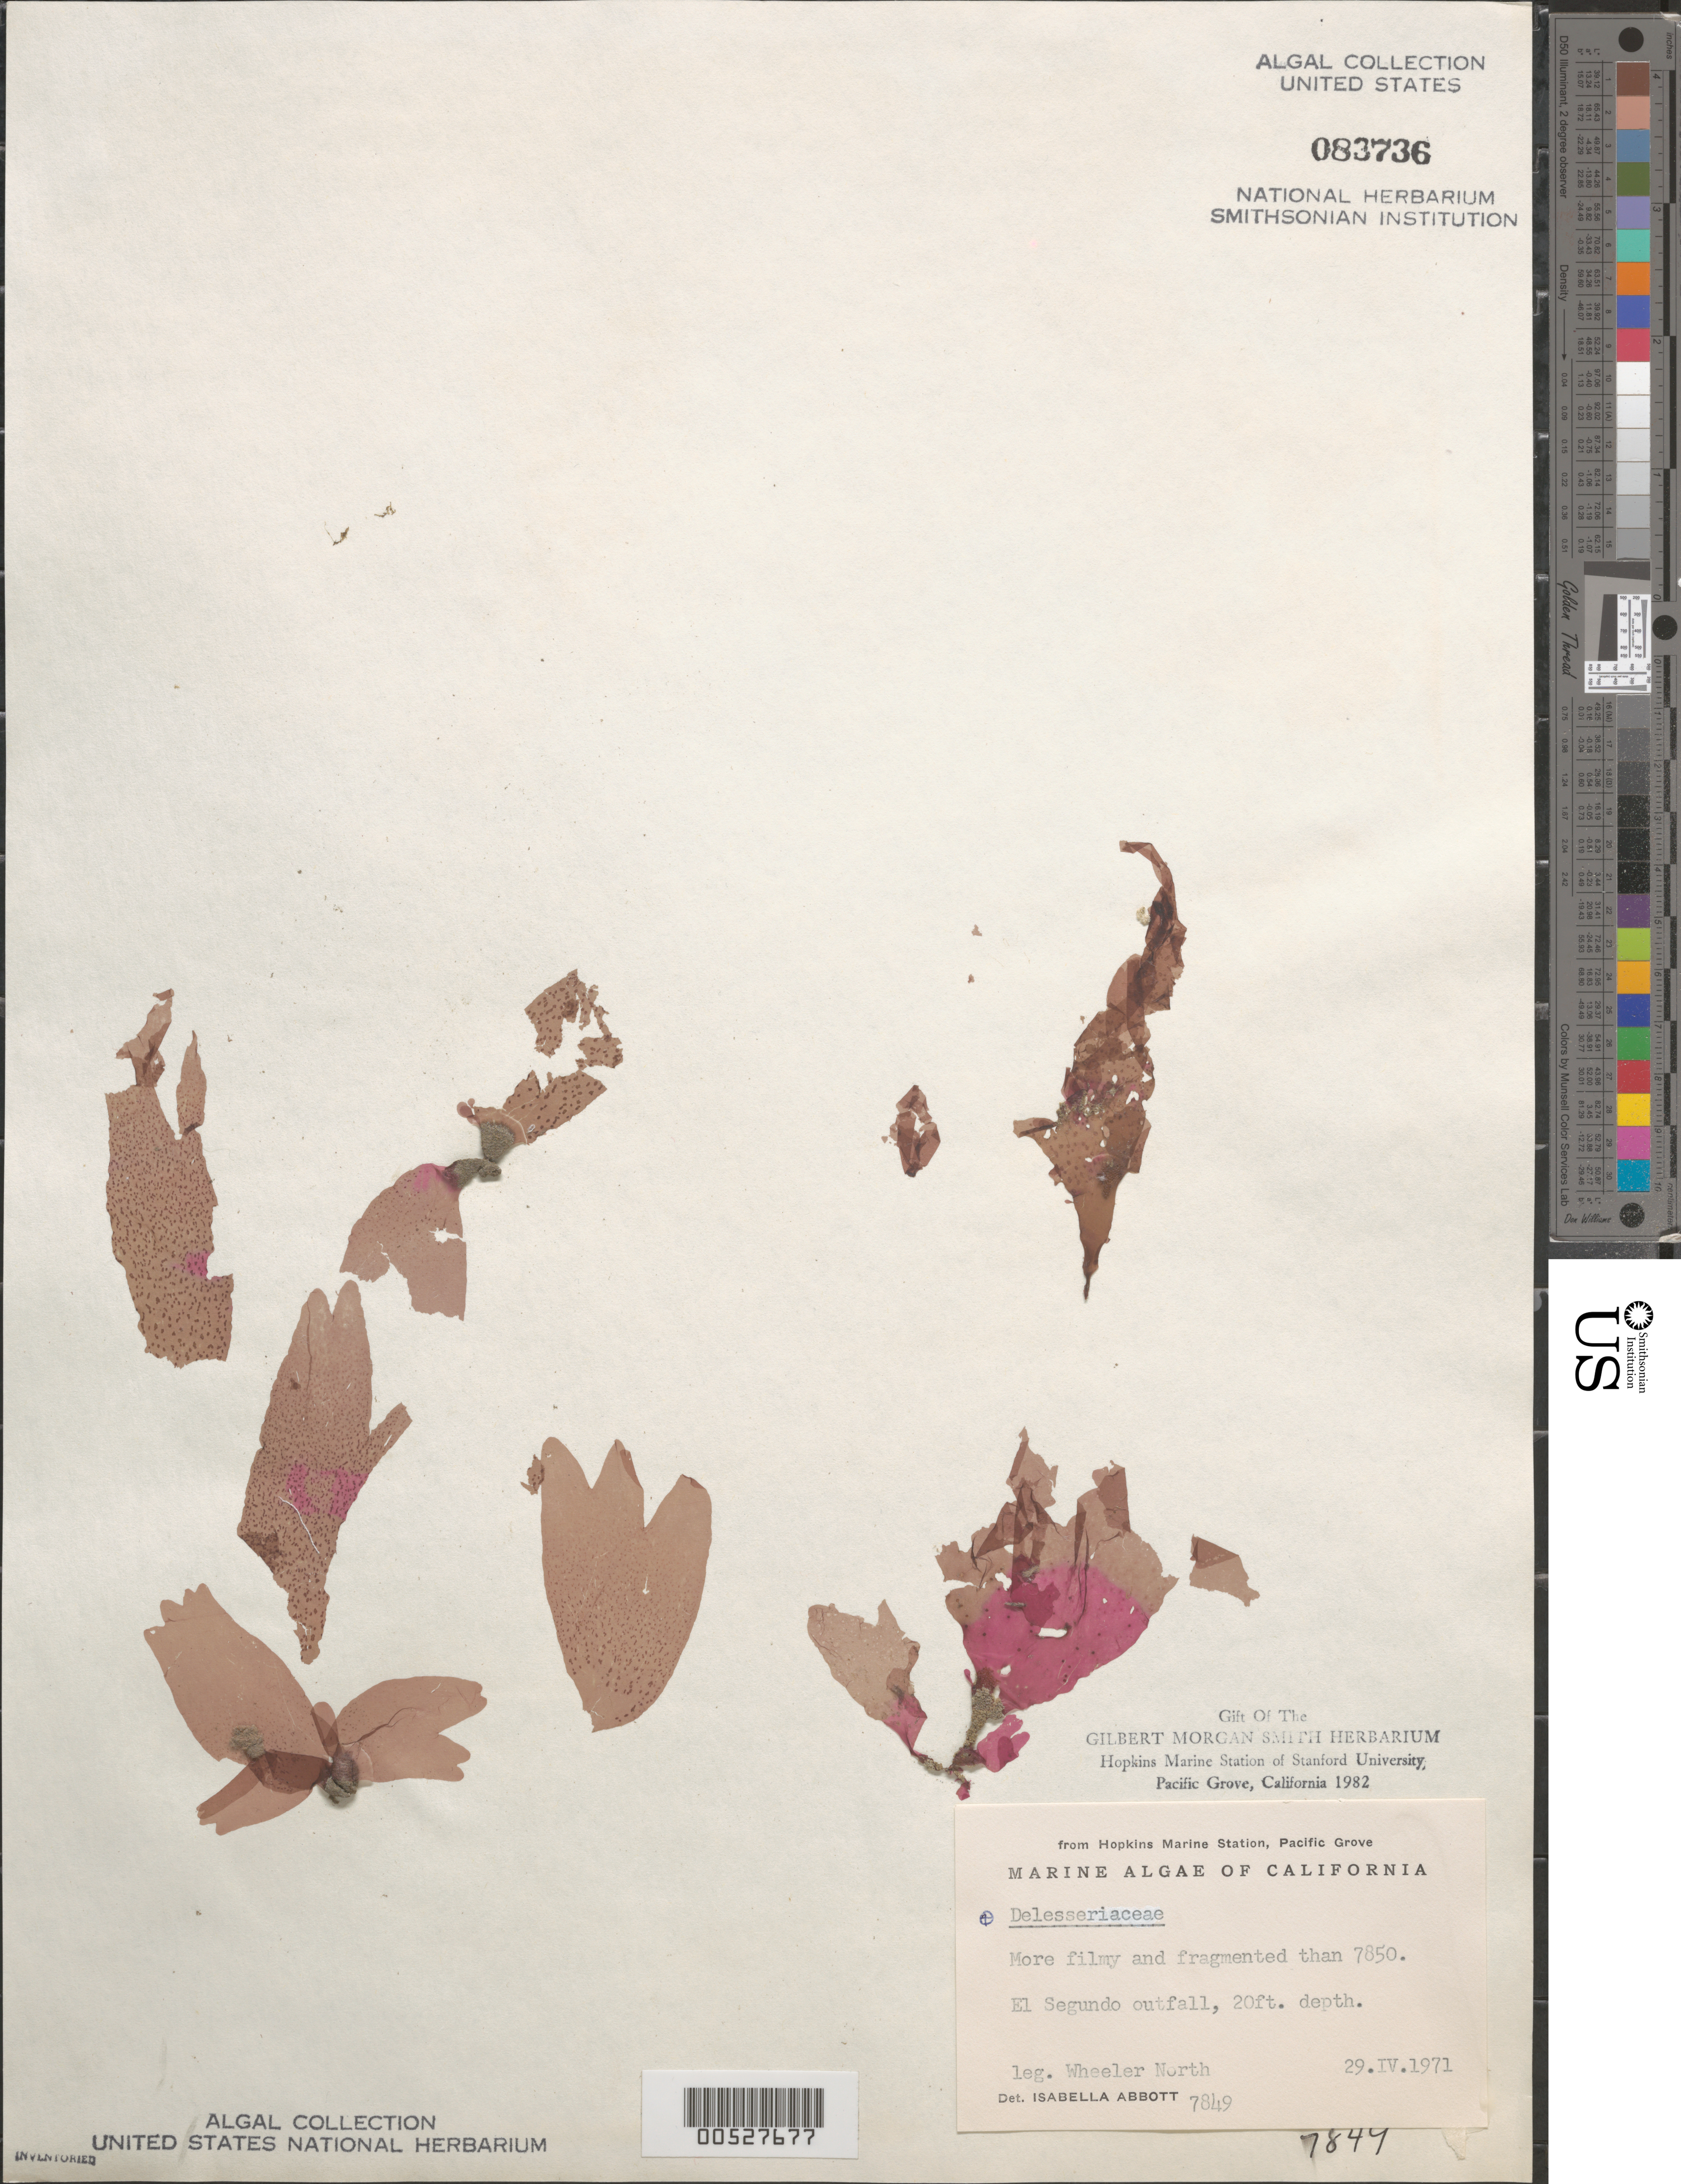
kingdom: Plantae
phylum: Rhodophyta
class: Florideophyceae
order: Ceramiales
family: Delesseriaceae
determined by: Abbott, Isabella A.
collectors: W. North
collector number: IAA 7849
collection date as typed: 29 Apr 1971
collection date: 1971-04-29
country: United States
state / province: California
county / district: Los Angeles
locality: El Segundo outfall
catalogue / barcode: US 83736